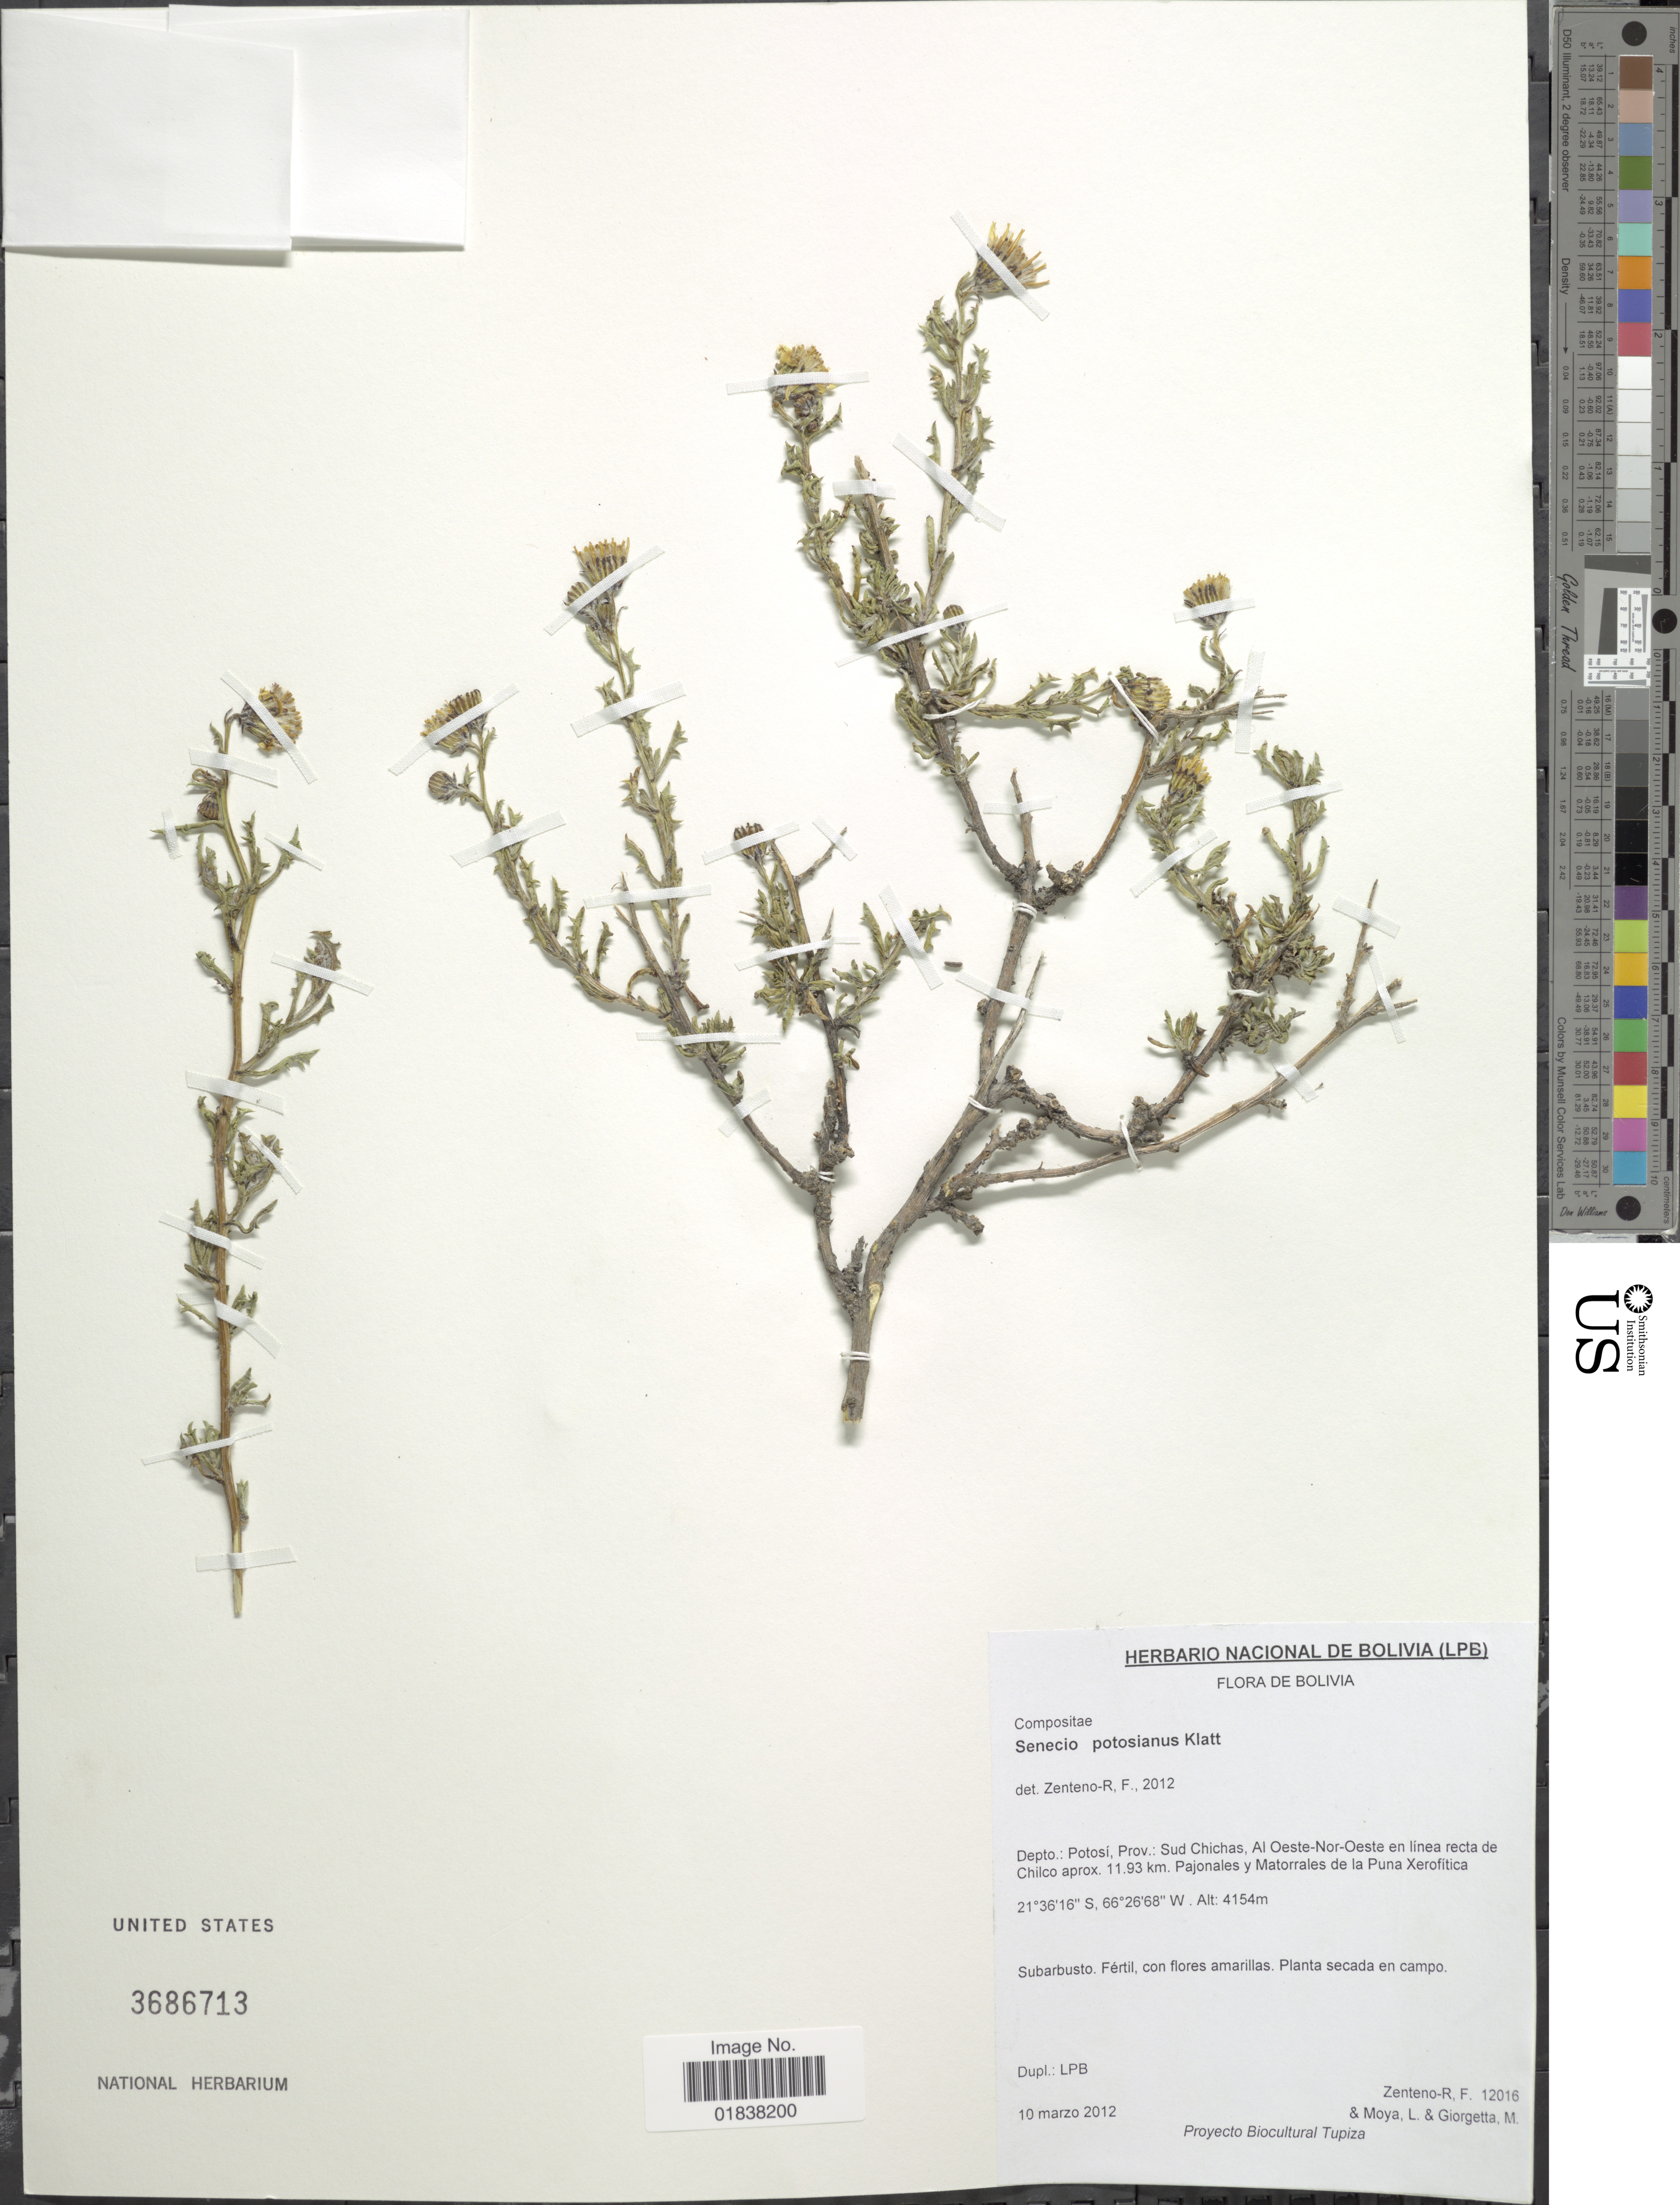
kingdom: Plantae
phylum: Tracheophyta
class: Magnoliopsida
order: Asterales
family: Asteraceae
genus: Senecio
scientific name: Senecio potosianus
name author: Klatt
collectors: F. Zenteno, L. Moya & M. Giorgetta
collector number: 12016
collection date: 2012-03-10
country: Bolivia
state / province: Potosi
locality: Prov. Sud Chichas, al Oeste-Nor-Oeste en linea recta de Chilco aprox. 11.93 km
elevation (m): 4154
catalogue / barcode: US 3686713